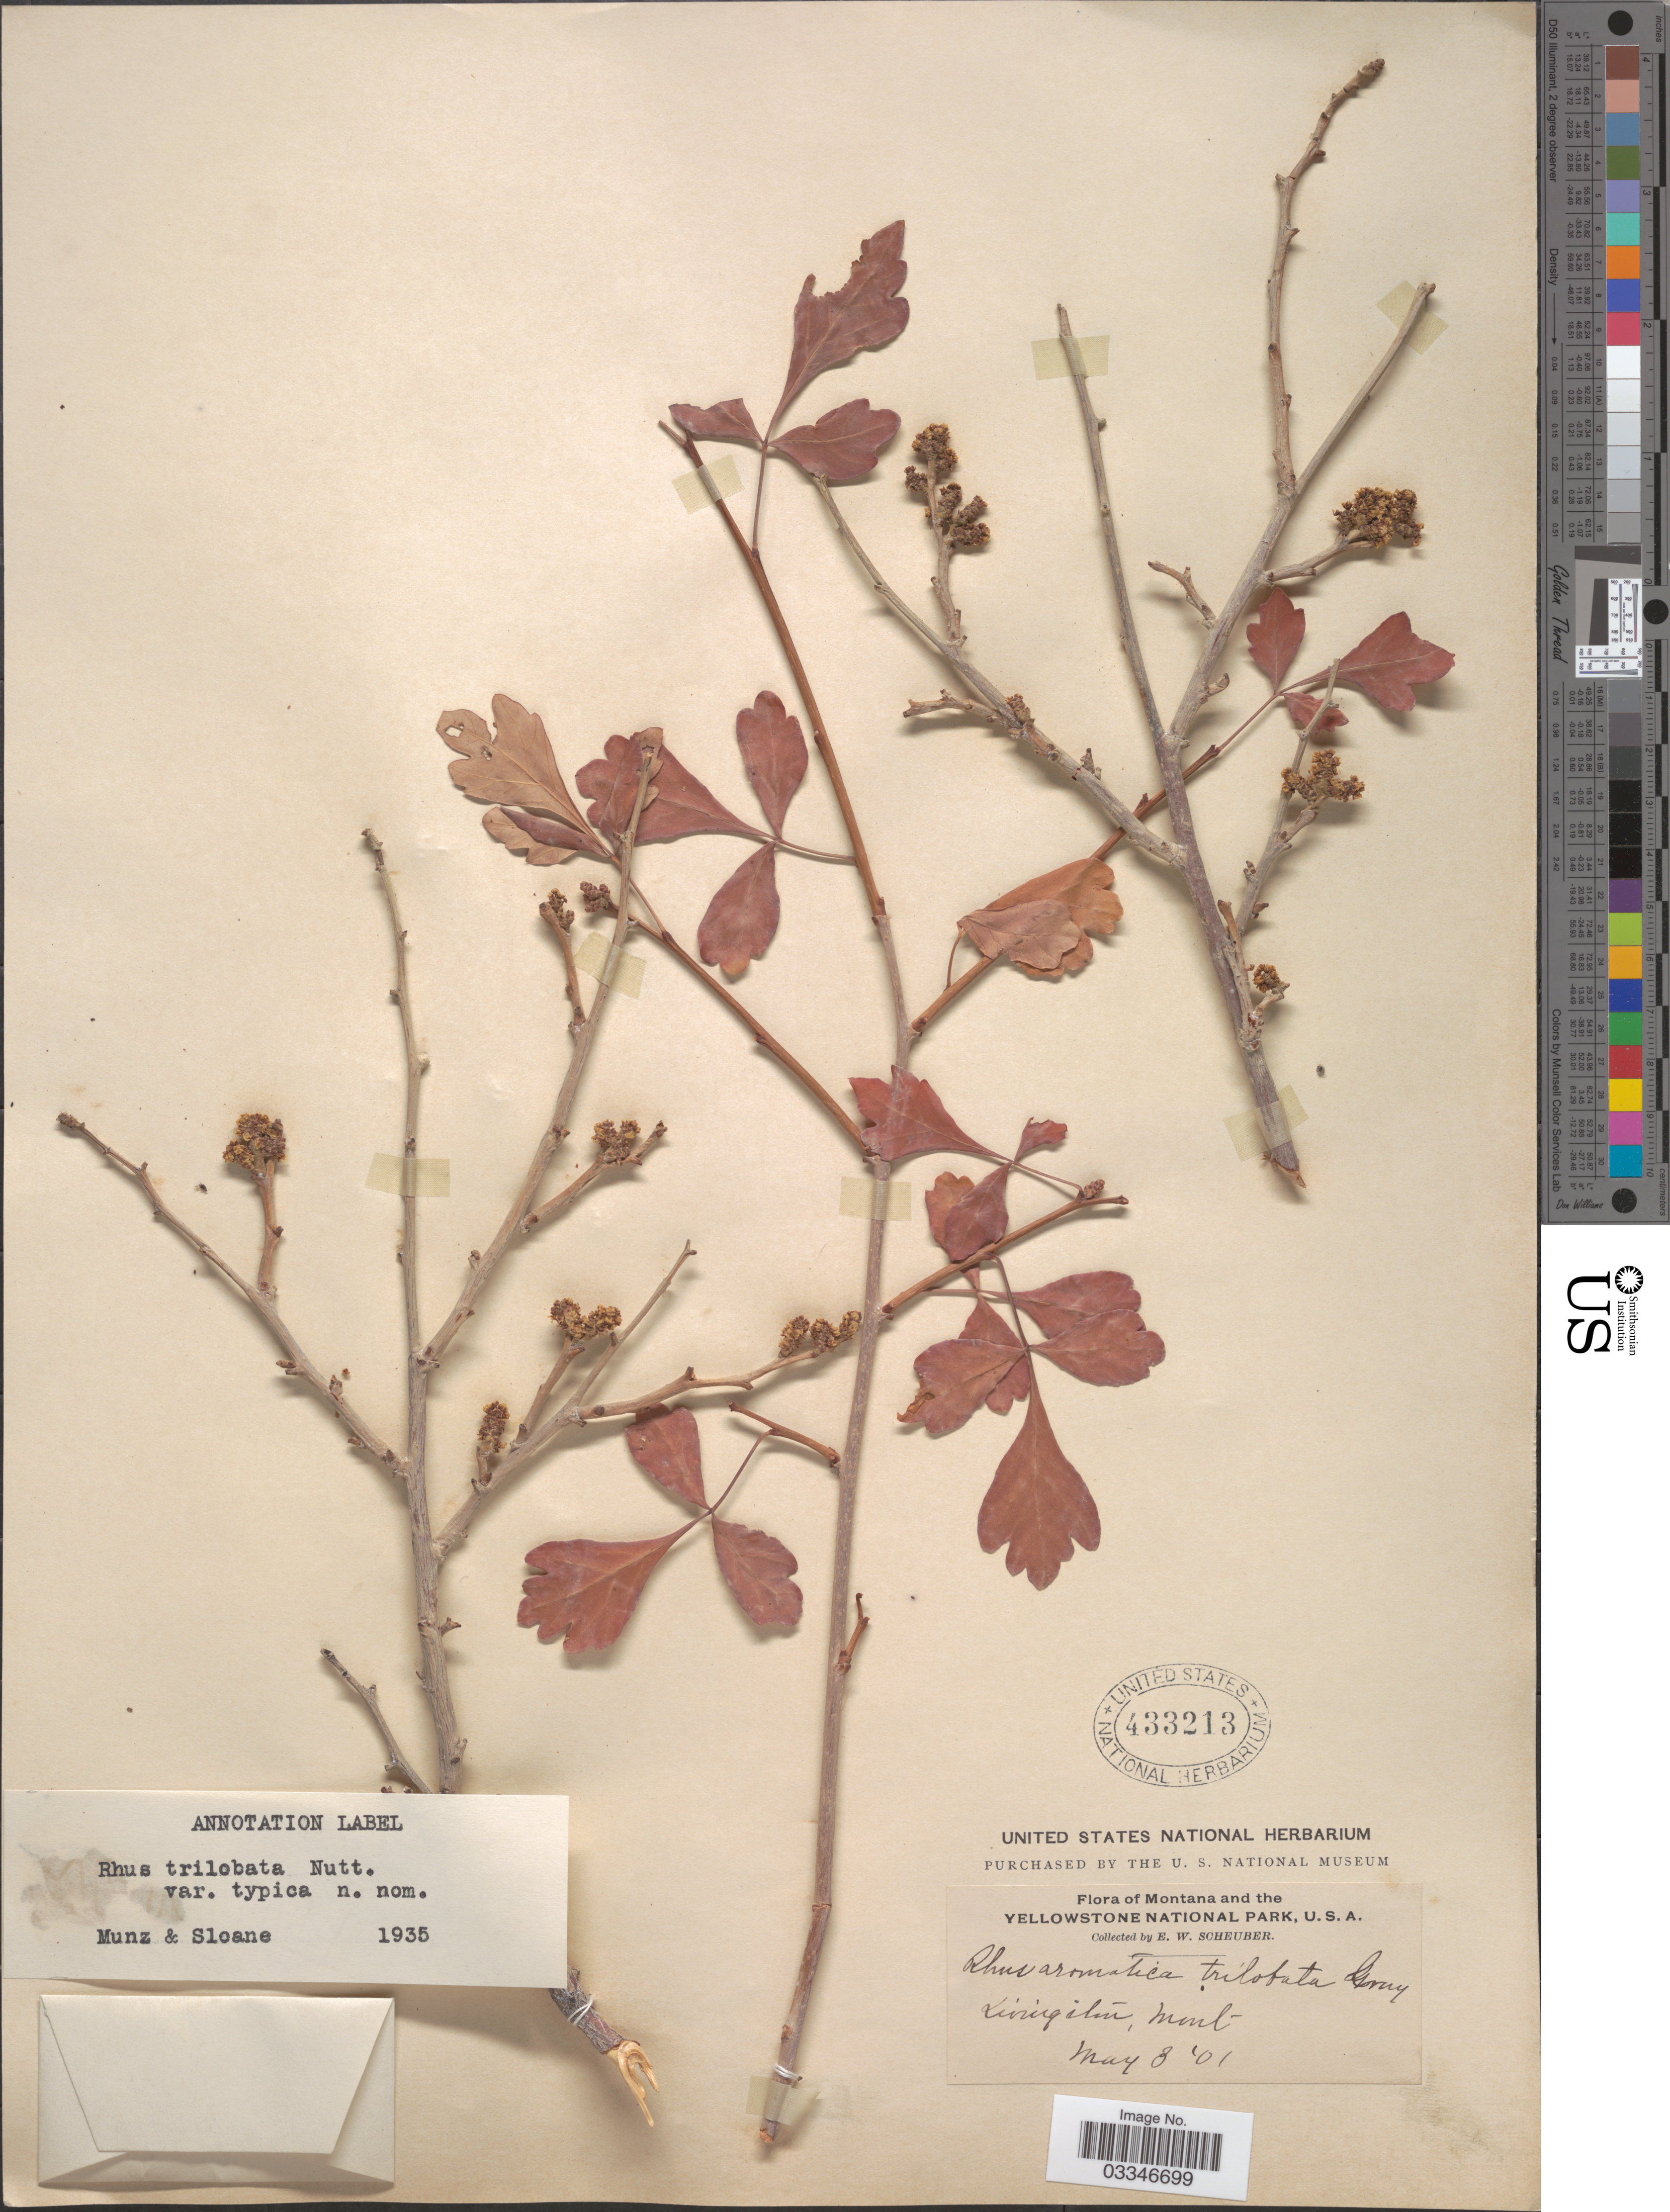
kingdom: Plantae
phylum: Tracheophyta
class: Magnoliopsida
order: Sapindales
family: Anacardiaceae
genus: Rhus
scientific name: Rhus trilobata var. typica Munz & Sloane ined.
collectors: E. Scheuber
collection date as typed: Transcribed d/m/y: 3/5/1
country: United States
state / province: Montana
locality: Yellowstone National Park. Livingston.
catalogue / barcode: US 433213